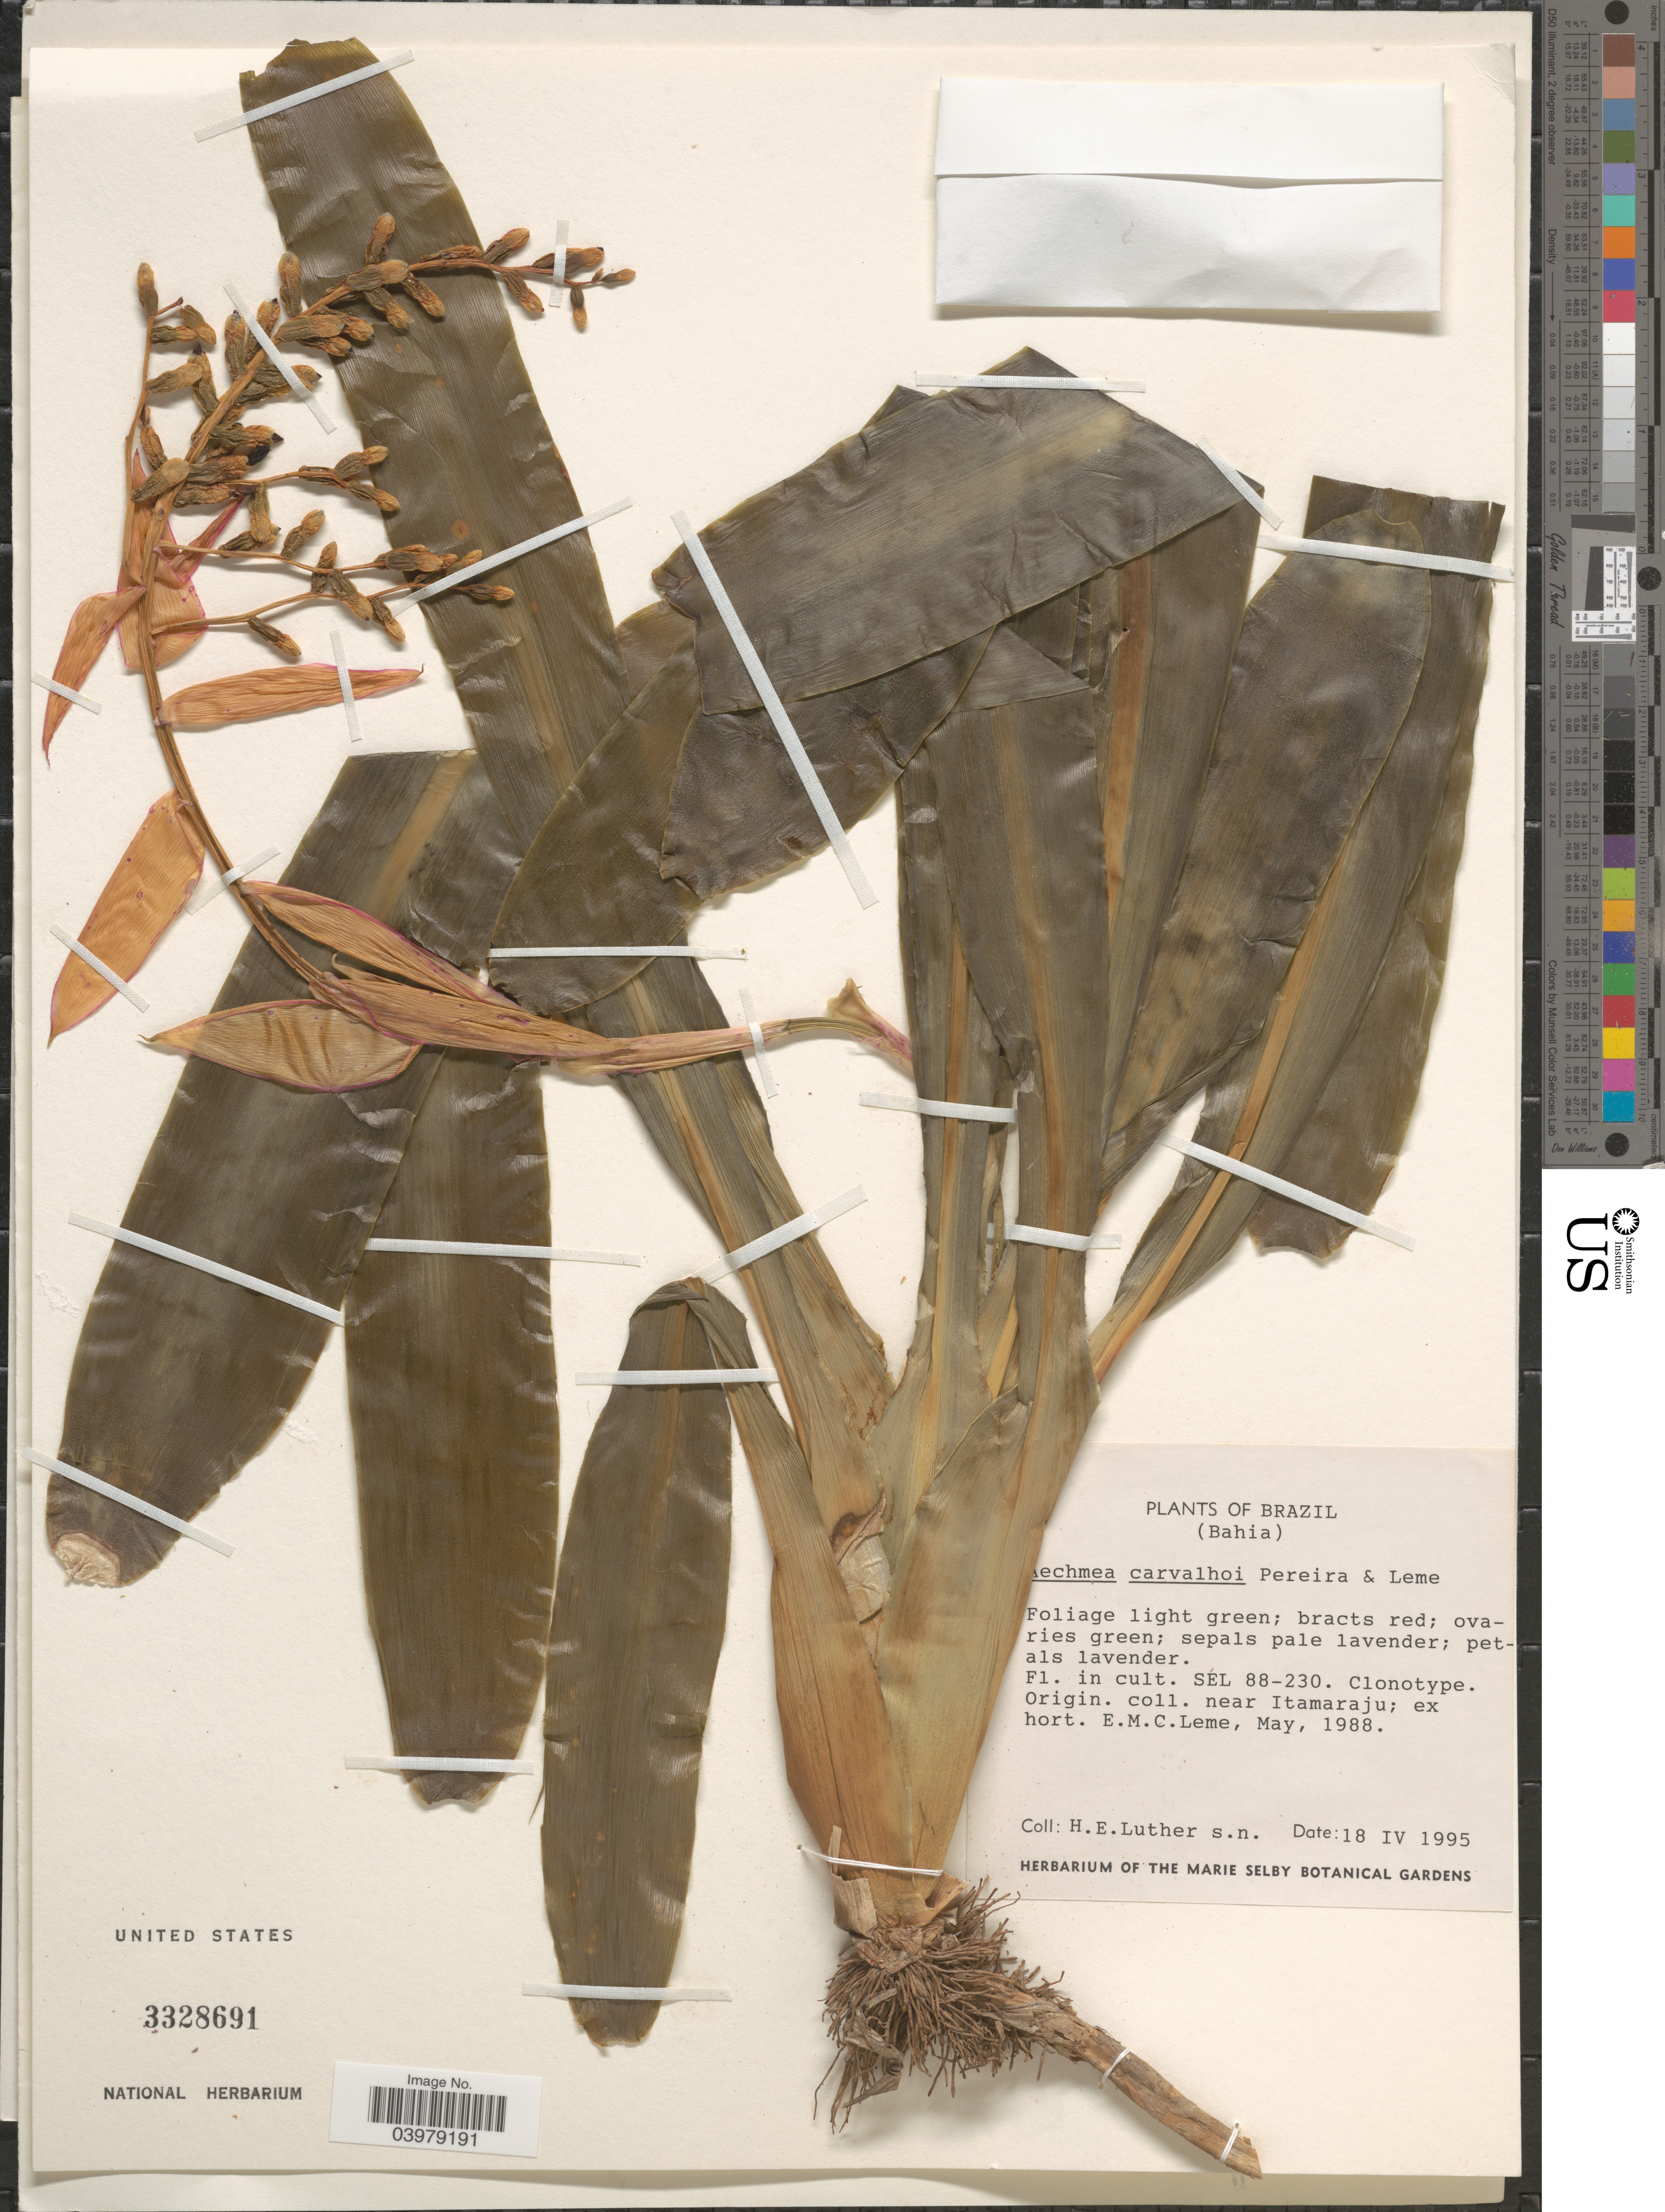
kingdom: Plantae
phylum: Tracheophyta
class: Liliopsida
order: Poales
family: Bromeliaceae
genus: Aechmea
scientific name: Aechmea carvalhoi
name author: E. Pereira & Leme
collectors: Hans E. Luther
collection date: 1995-04-18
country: United States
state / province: Florida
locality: In cult. Sel 88-230. The Marie Selby Botanical Gardens.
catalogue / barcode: US 3328691